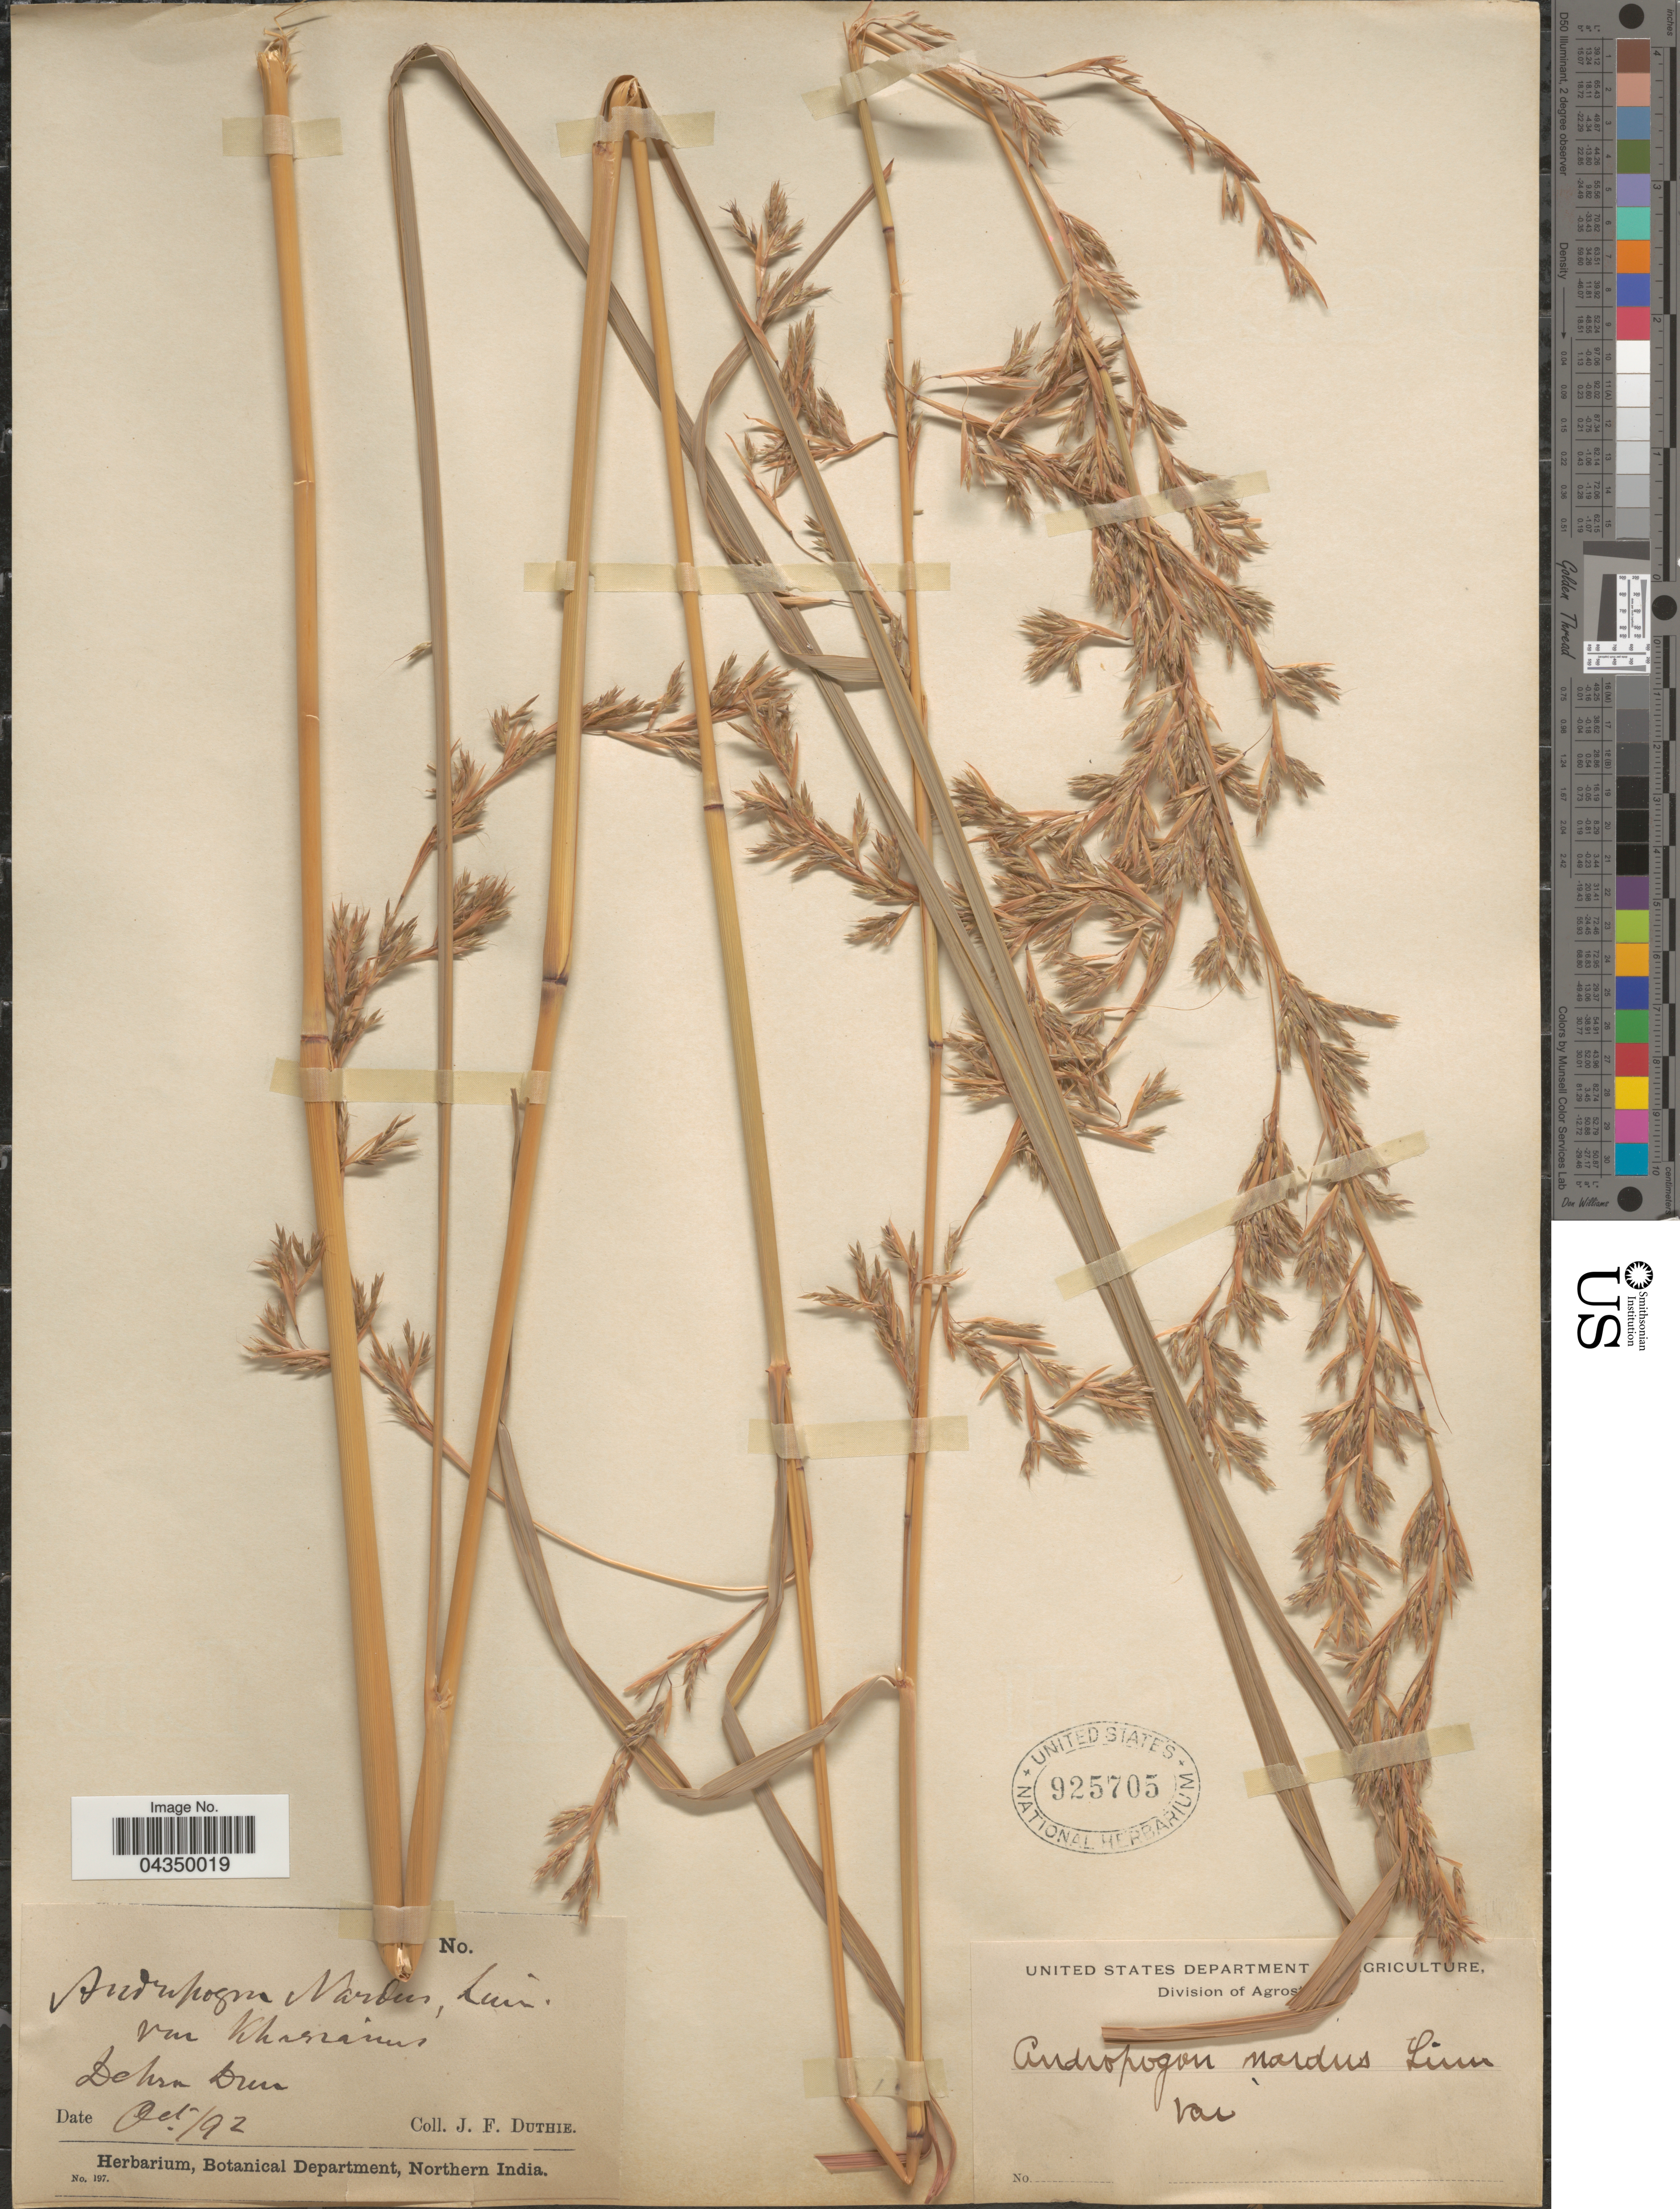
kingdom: Plantae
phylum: Tracheophyta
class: Liliopsida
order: Poales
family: Poaceae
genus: Cymbopogon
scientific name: Cymbopogon khasianus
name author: (Hack.) Stapf ex Bor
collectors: J. F. Duthie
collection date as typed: Transcribed d/m/y: /10/92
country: India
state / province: Uttarakhand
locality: Dehra Dun.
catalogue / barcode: US 925705